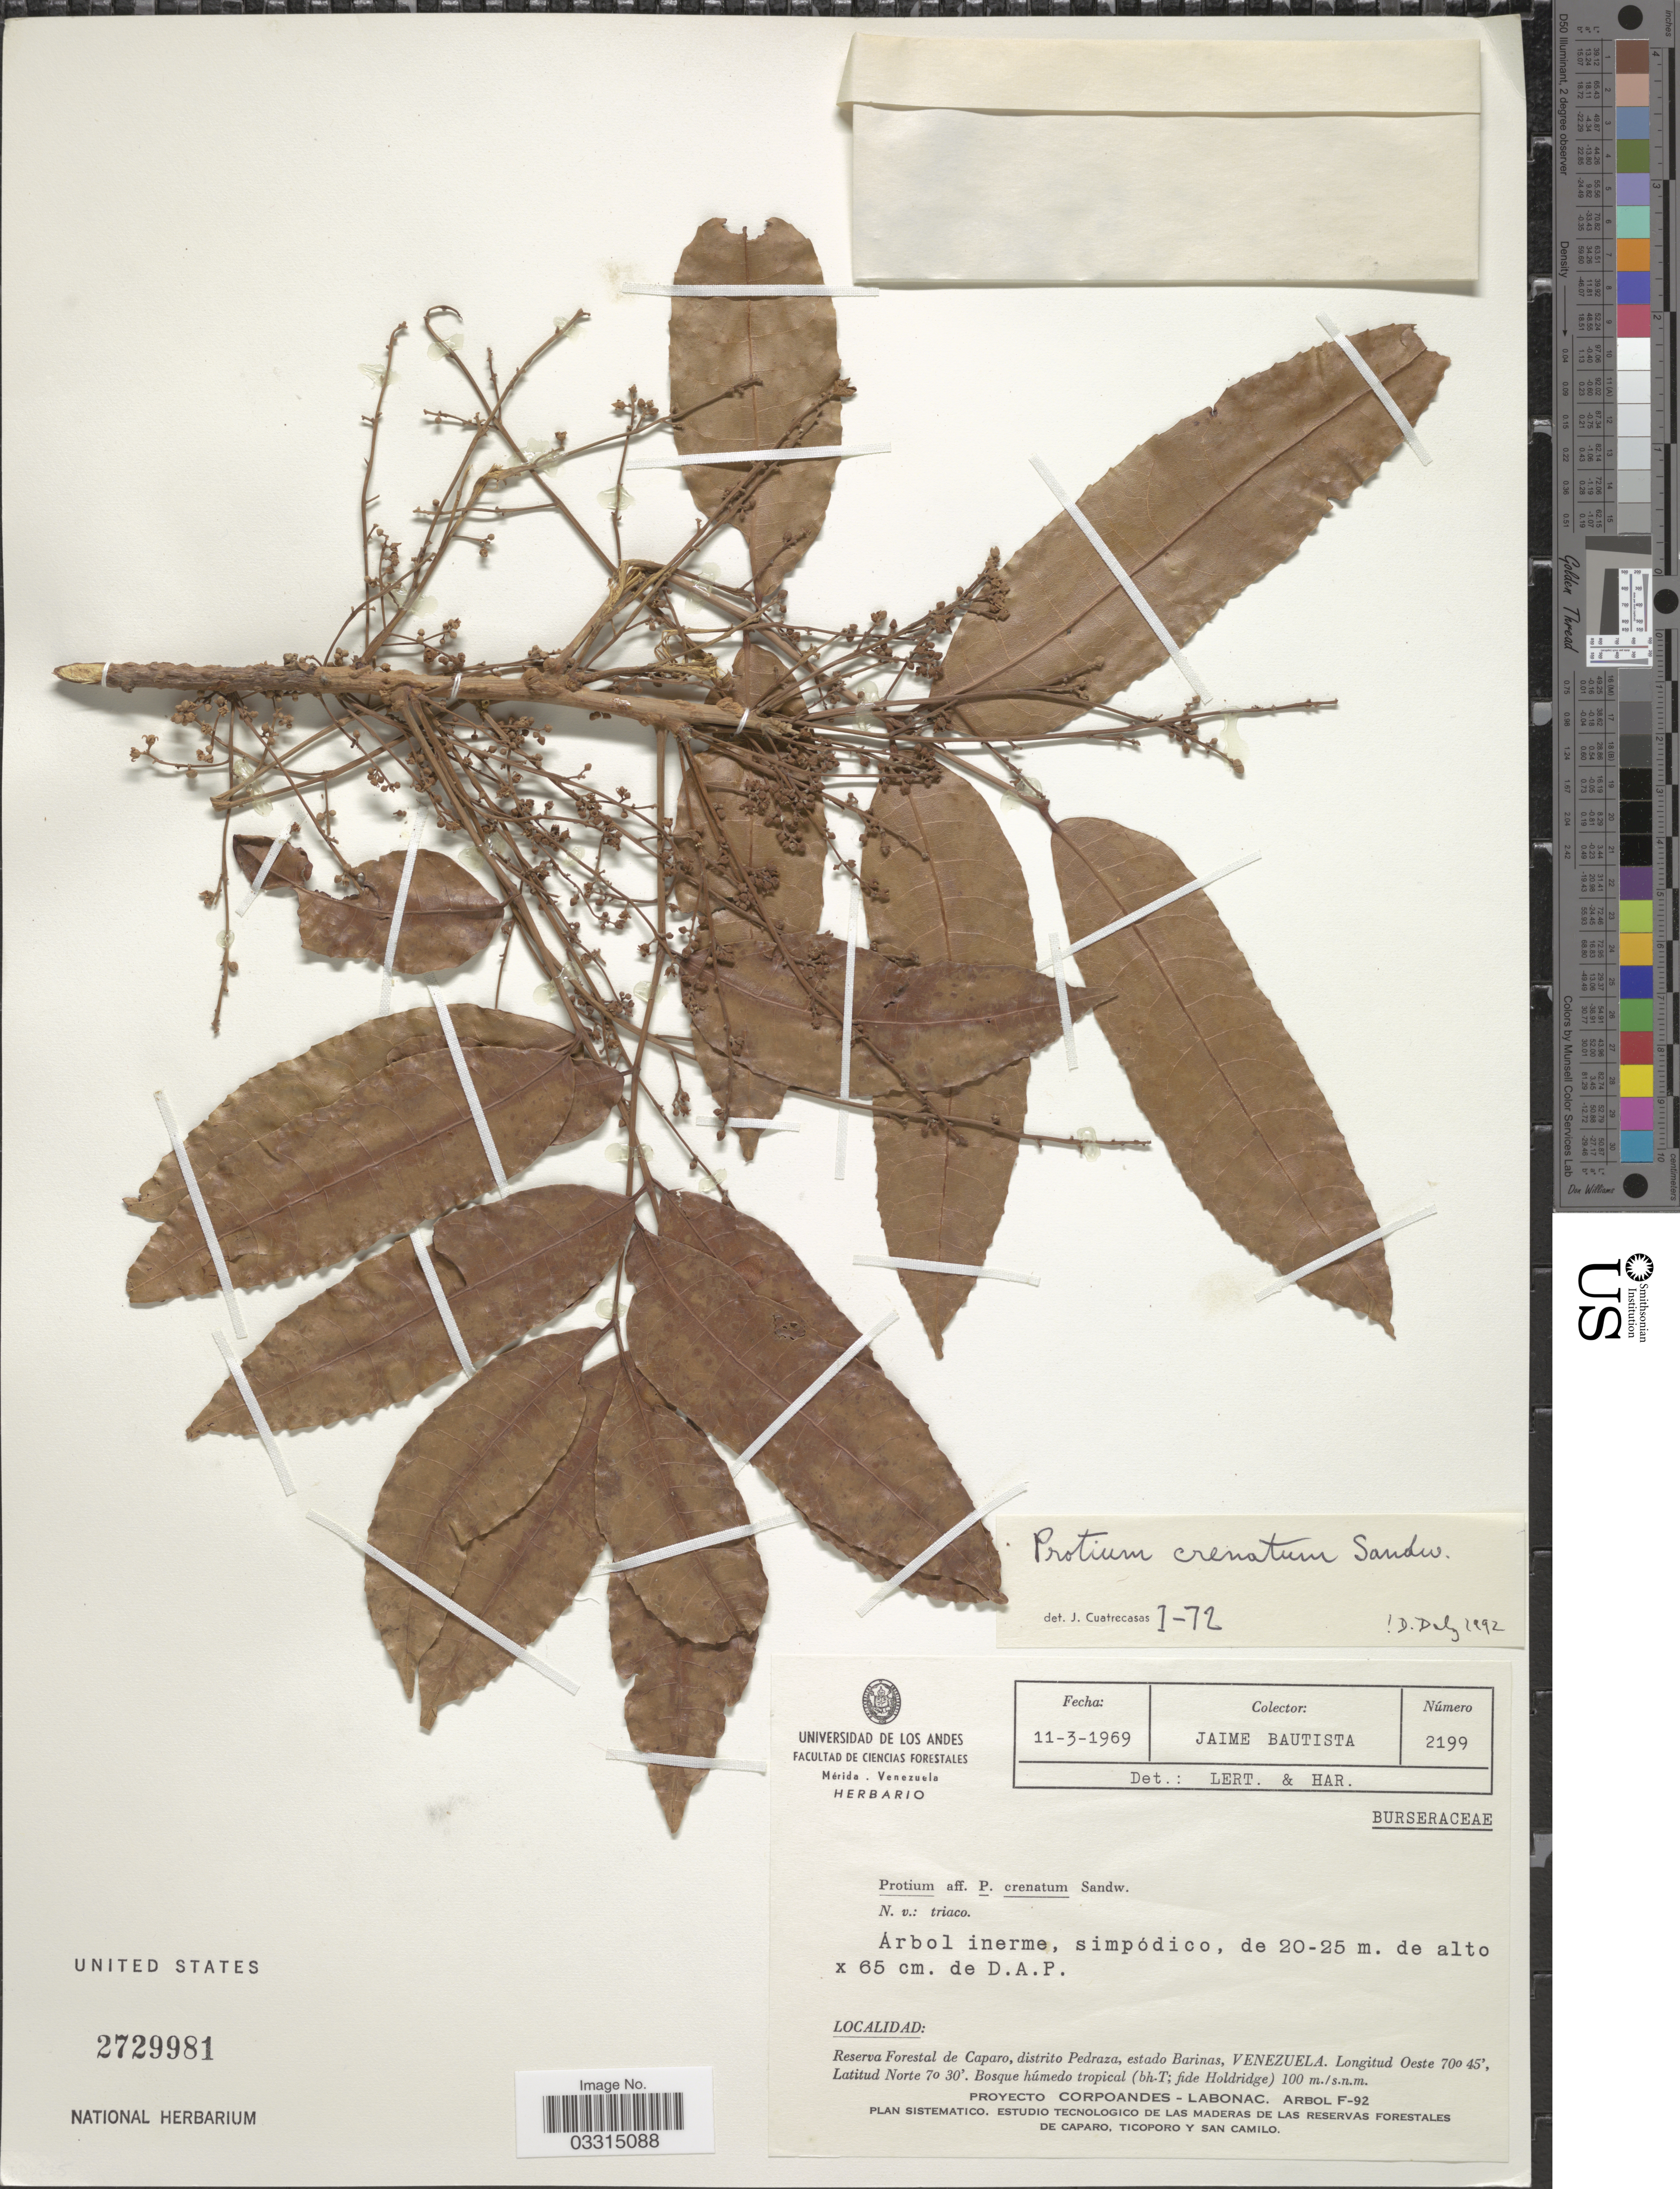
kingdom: Plantae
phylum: Tracheophyta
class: Magnoliopsida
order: Sapindales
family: Burseraceae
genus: Protium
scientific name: Protium crenatum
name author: Sandwith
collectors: J. A. Bautista B.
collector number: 2199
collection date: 1969-03-11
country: Venezuela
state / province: Barinas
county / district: Pedraza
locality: Reserva Forestal de Caparo, distrito Pedraza.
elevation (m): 100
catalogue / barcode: US 2729981